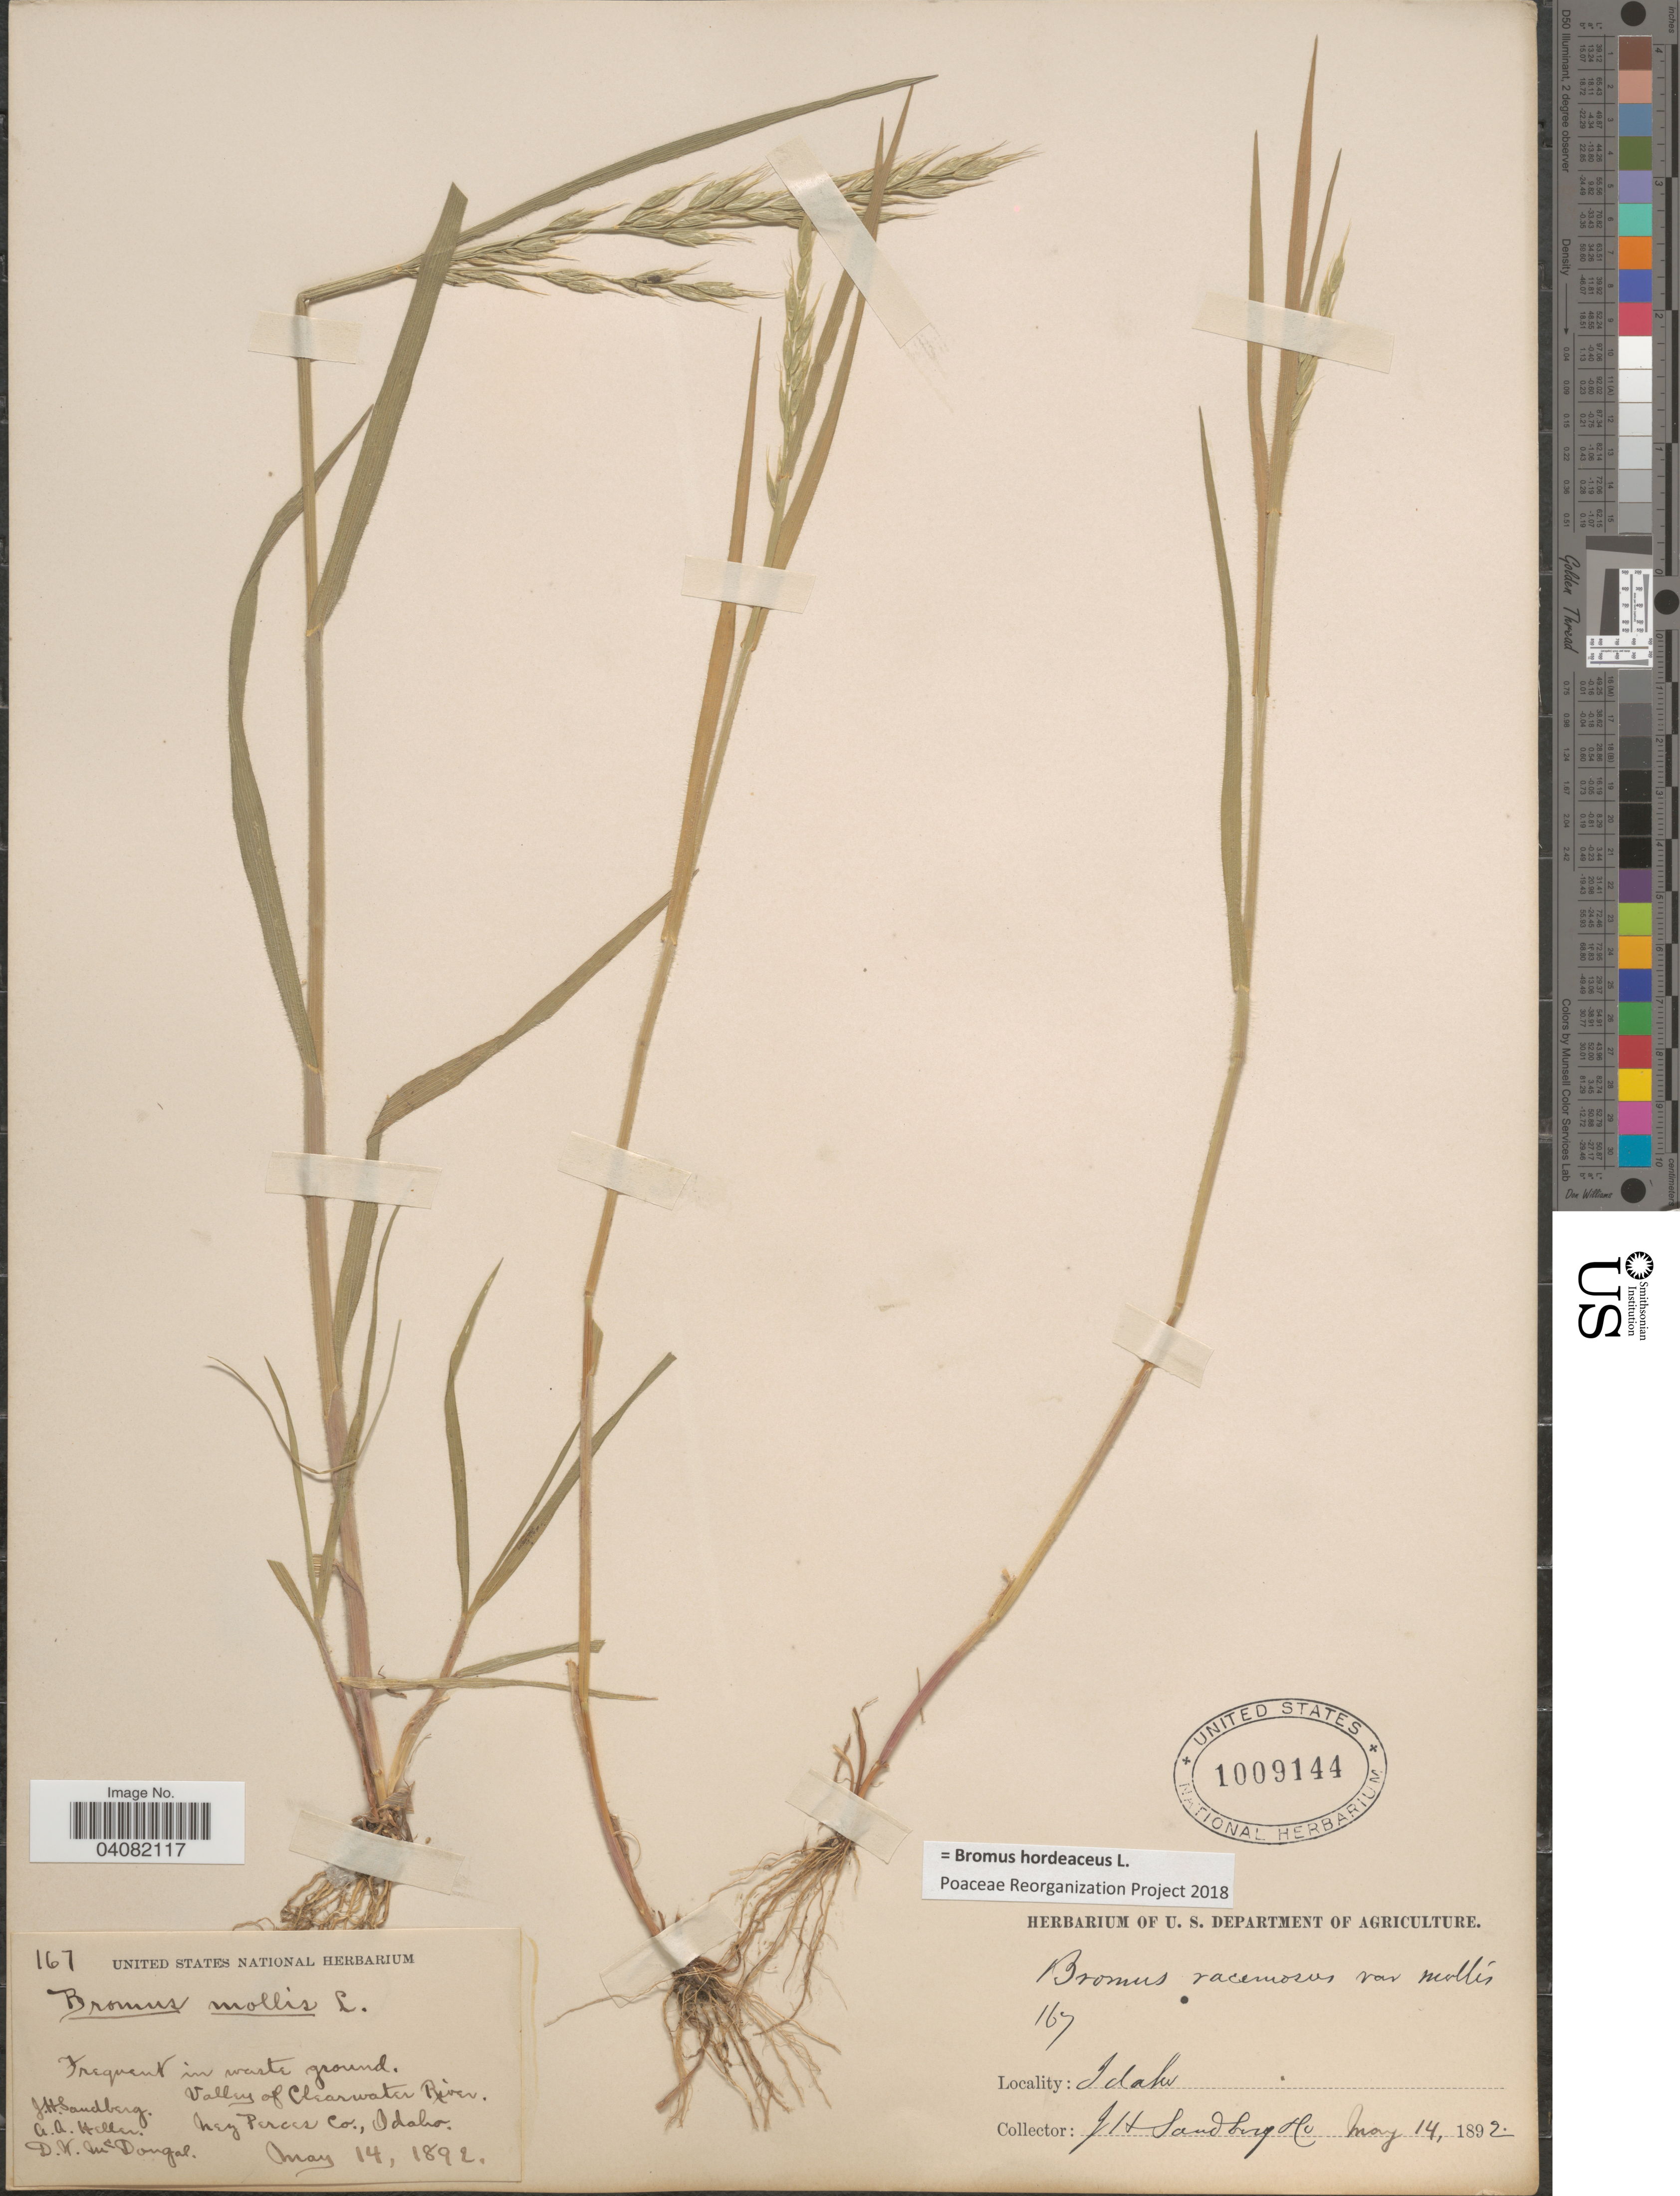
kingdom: Plantae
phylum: Tracheophyta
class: Liliopsida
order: Poales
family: Poaceae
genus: Bromus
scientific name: Bromus hordeaceus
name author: L.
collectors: J. H. Sandberg, A. A. Heller & D. McDougal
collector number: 167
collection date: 1892-05-14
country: United States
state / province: Idaho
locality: Frequent in waste ground. Valley of Clearwater River. Nez Perces Co.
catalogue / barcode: US 1009144